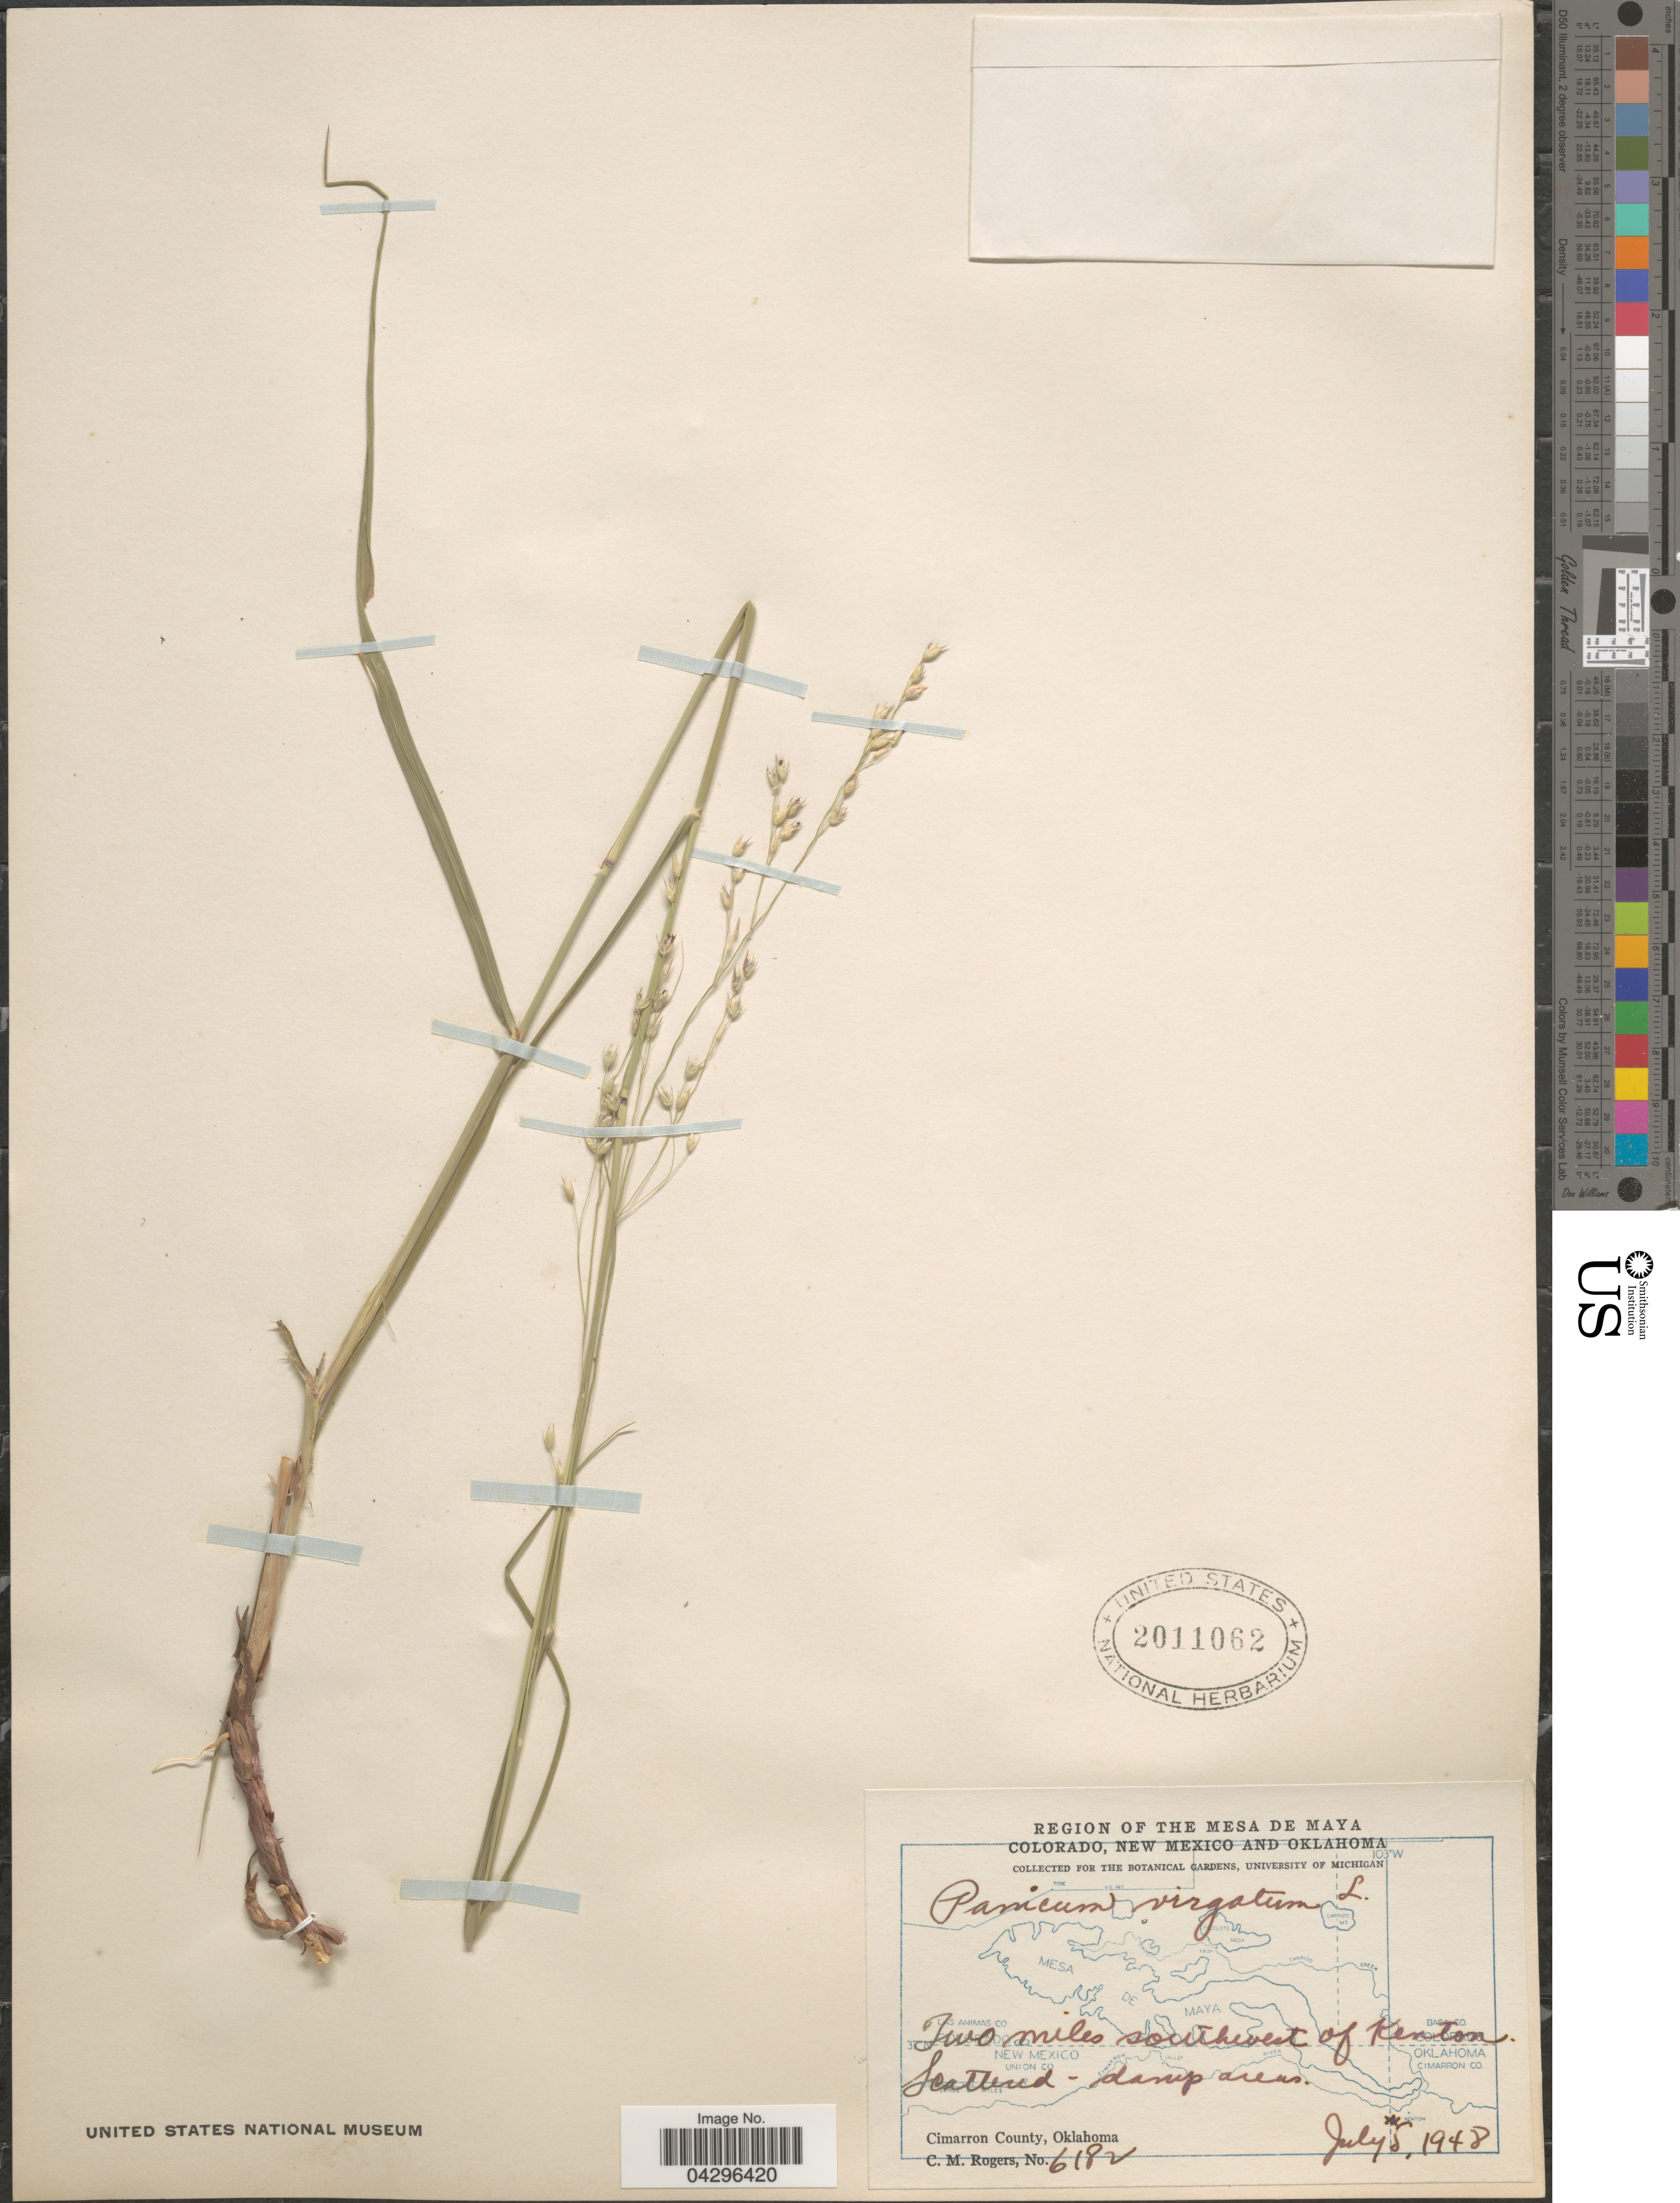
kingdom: Plantae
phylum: Tracheophyta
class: Liliopsida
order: Poales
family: Poaceae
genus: Panicum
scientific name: Panicum virgatum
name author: L.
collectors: C. M. Rogers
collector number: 6182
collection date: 1948-07-05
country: United States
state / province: Oklahoma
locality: Region Of The Mesa De Maya. Two miles southwest of Kenton. Cimarron County.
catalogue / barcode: US 2011062